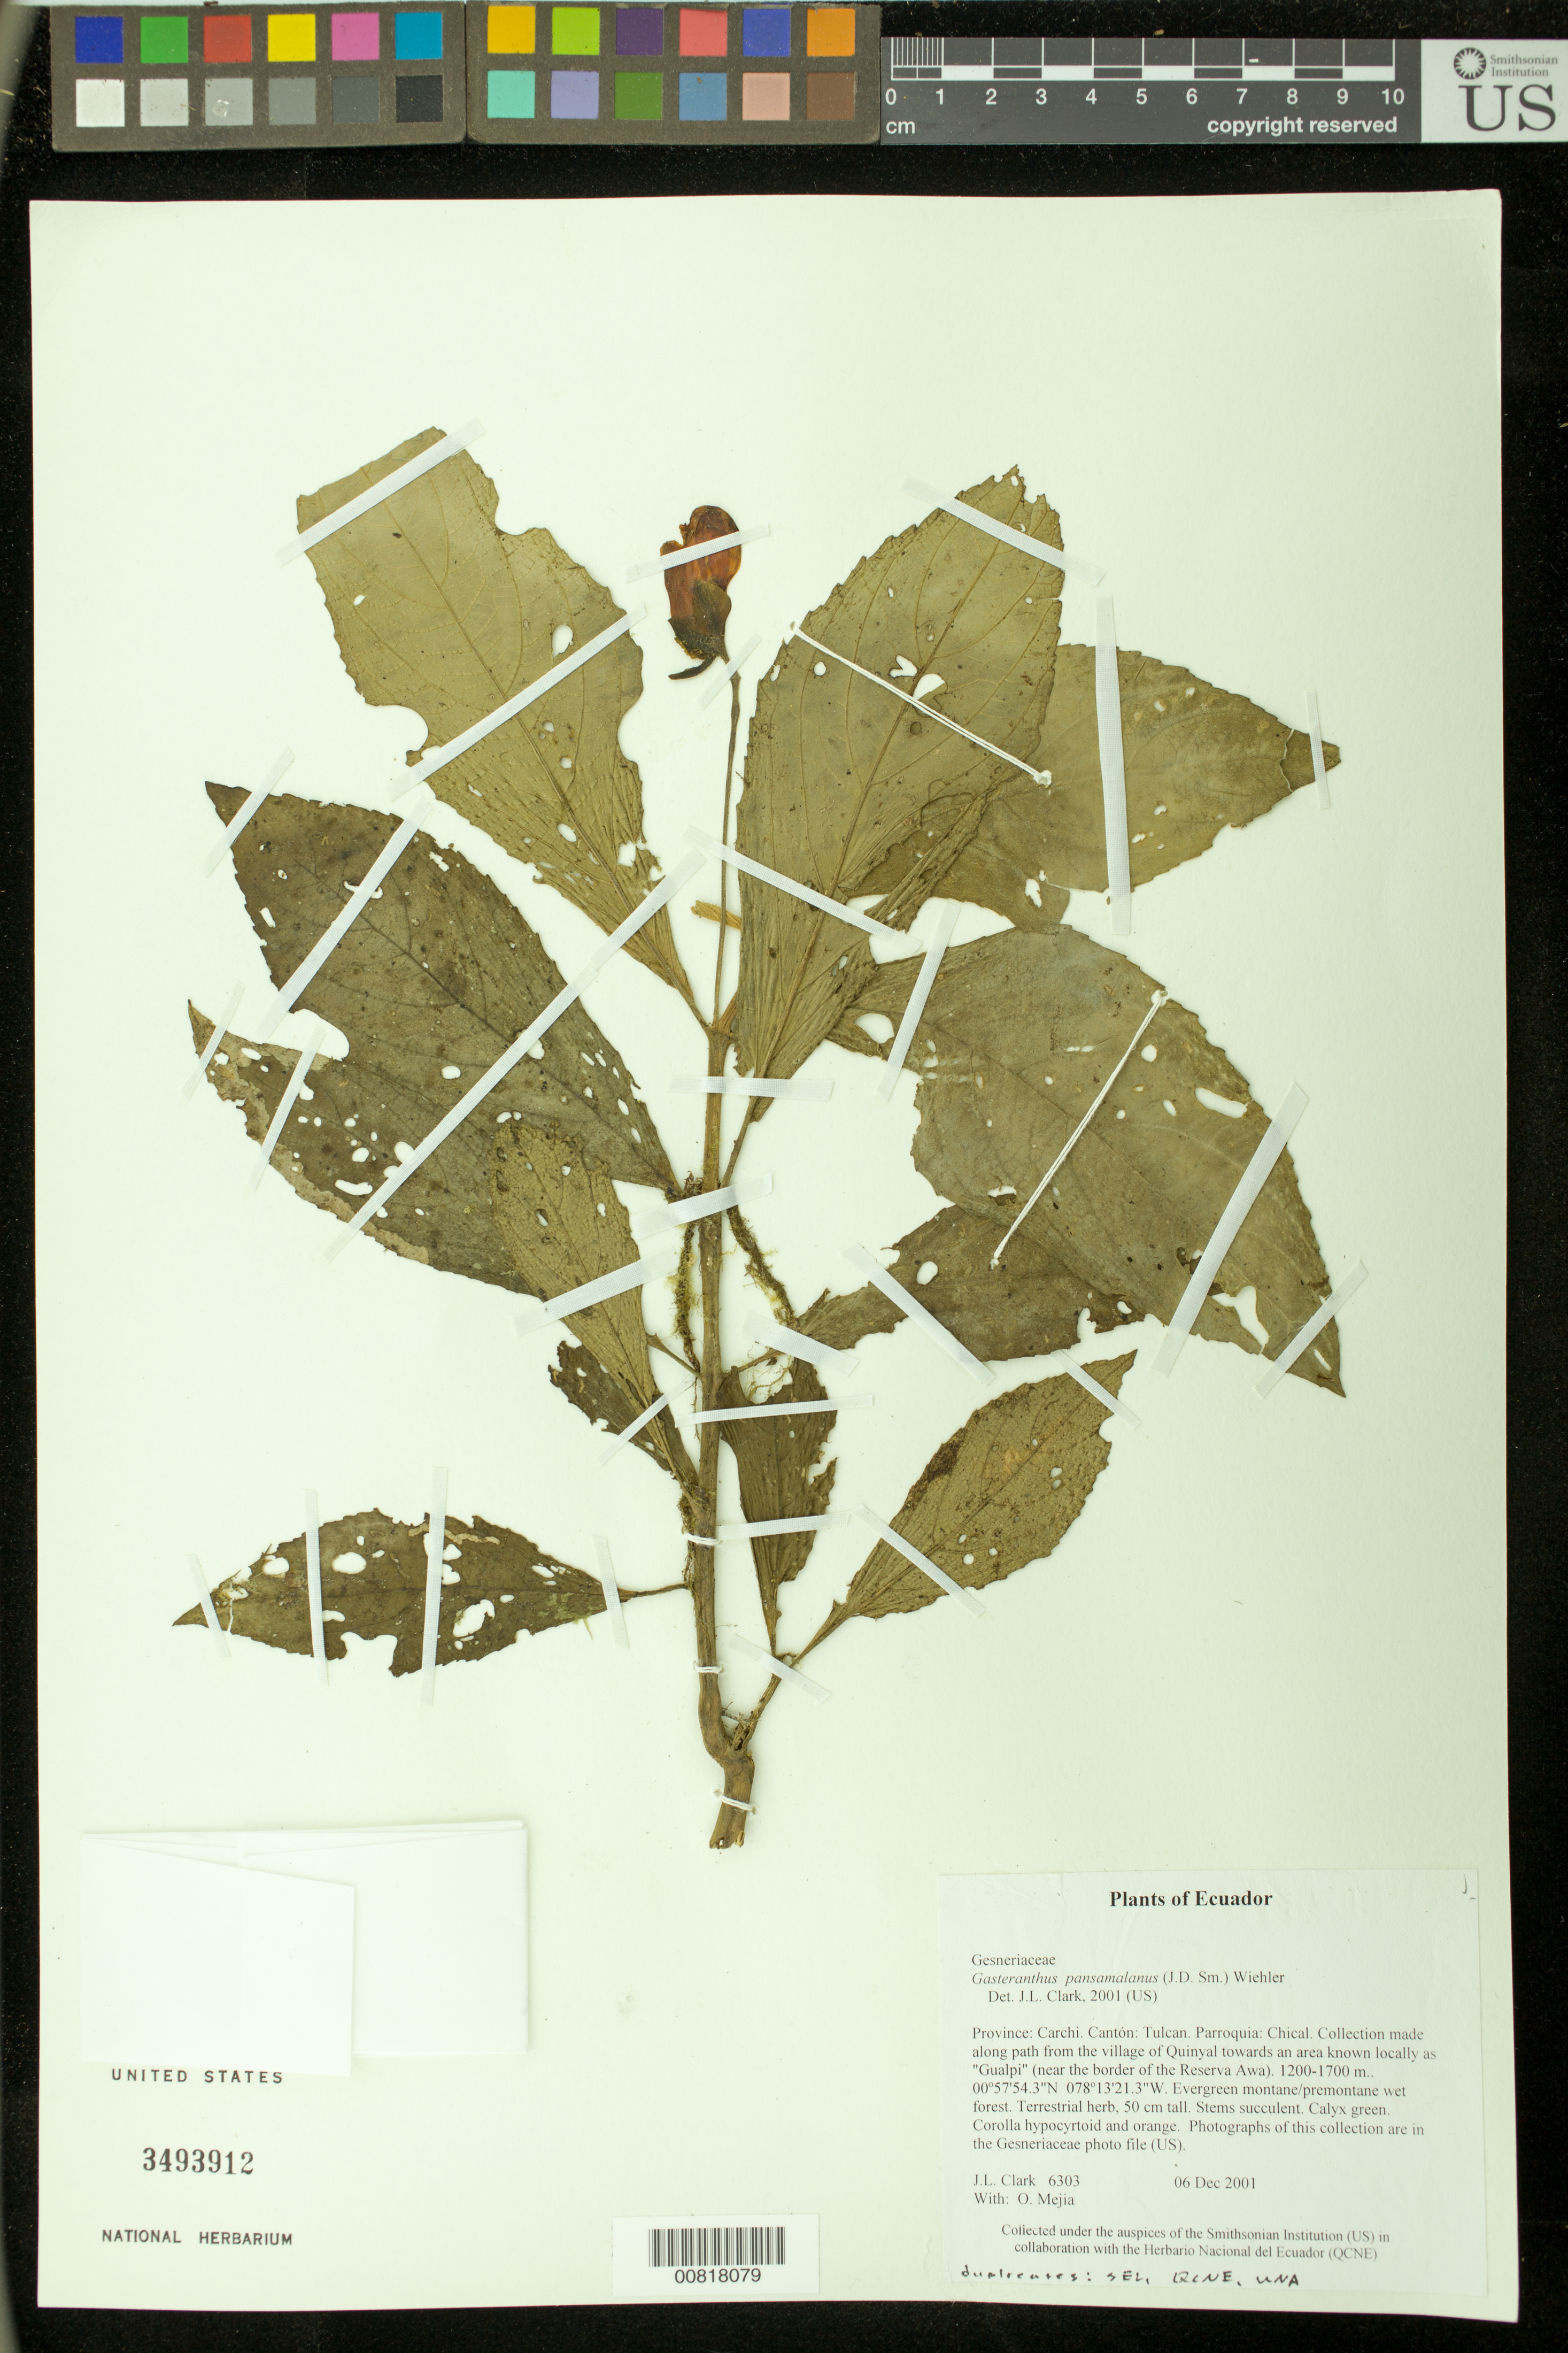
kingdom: Plantae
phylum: Tracheophyta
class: Magnoliopsida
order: Lamiales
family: Gesneriaceae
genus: Gasteranthus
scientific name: Gasteranthus pansamalanus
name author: (Donn. Sm.) Wiehler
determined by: Clark, J. L., (SEL), The Marie Selby Botanical Garden (UNITED STATES)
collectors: J. L. Clark & O. Mejia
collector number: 6303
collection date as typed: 06 Dec 2001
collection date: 2001-12-06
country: Ecuador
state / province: Carchi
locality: Tulcan. Parroquia: Chical. Collection made along path from the village of Quinyal towards an area known locally as "Gualpi" (near the border of the Reserva Awa).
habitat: Evergreen montane/premontane wet forest.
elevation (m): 1200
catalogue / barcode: US 3493912